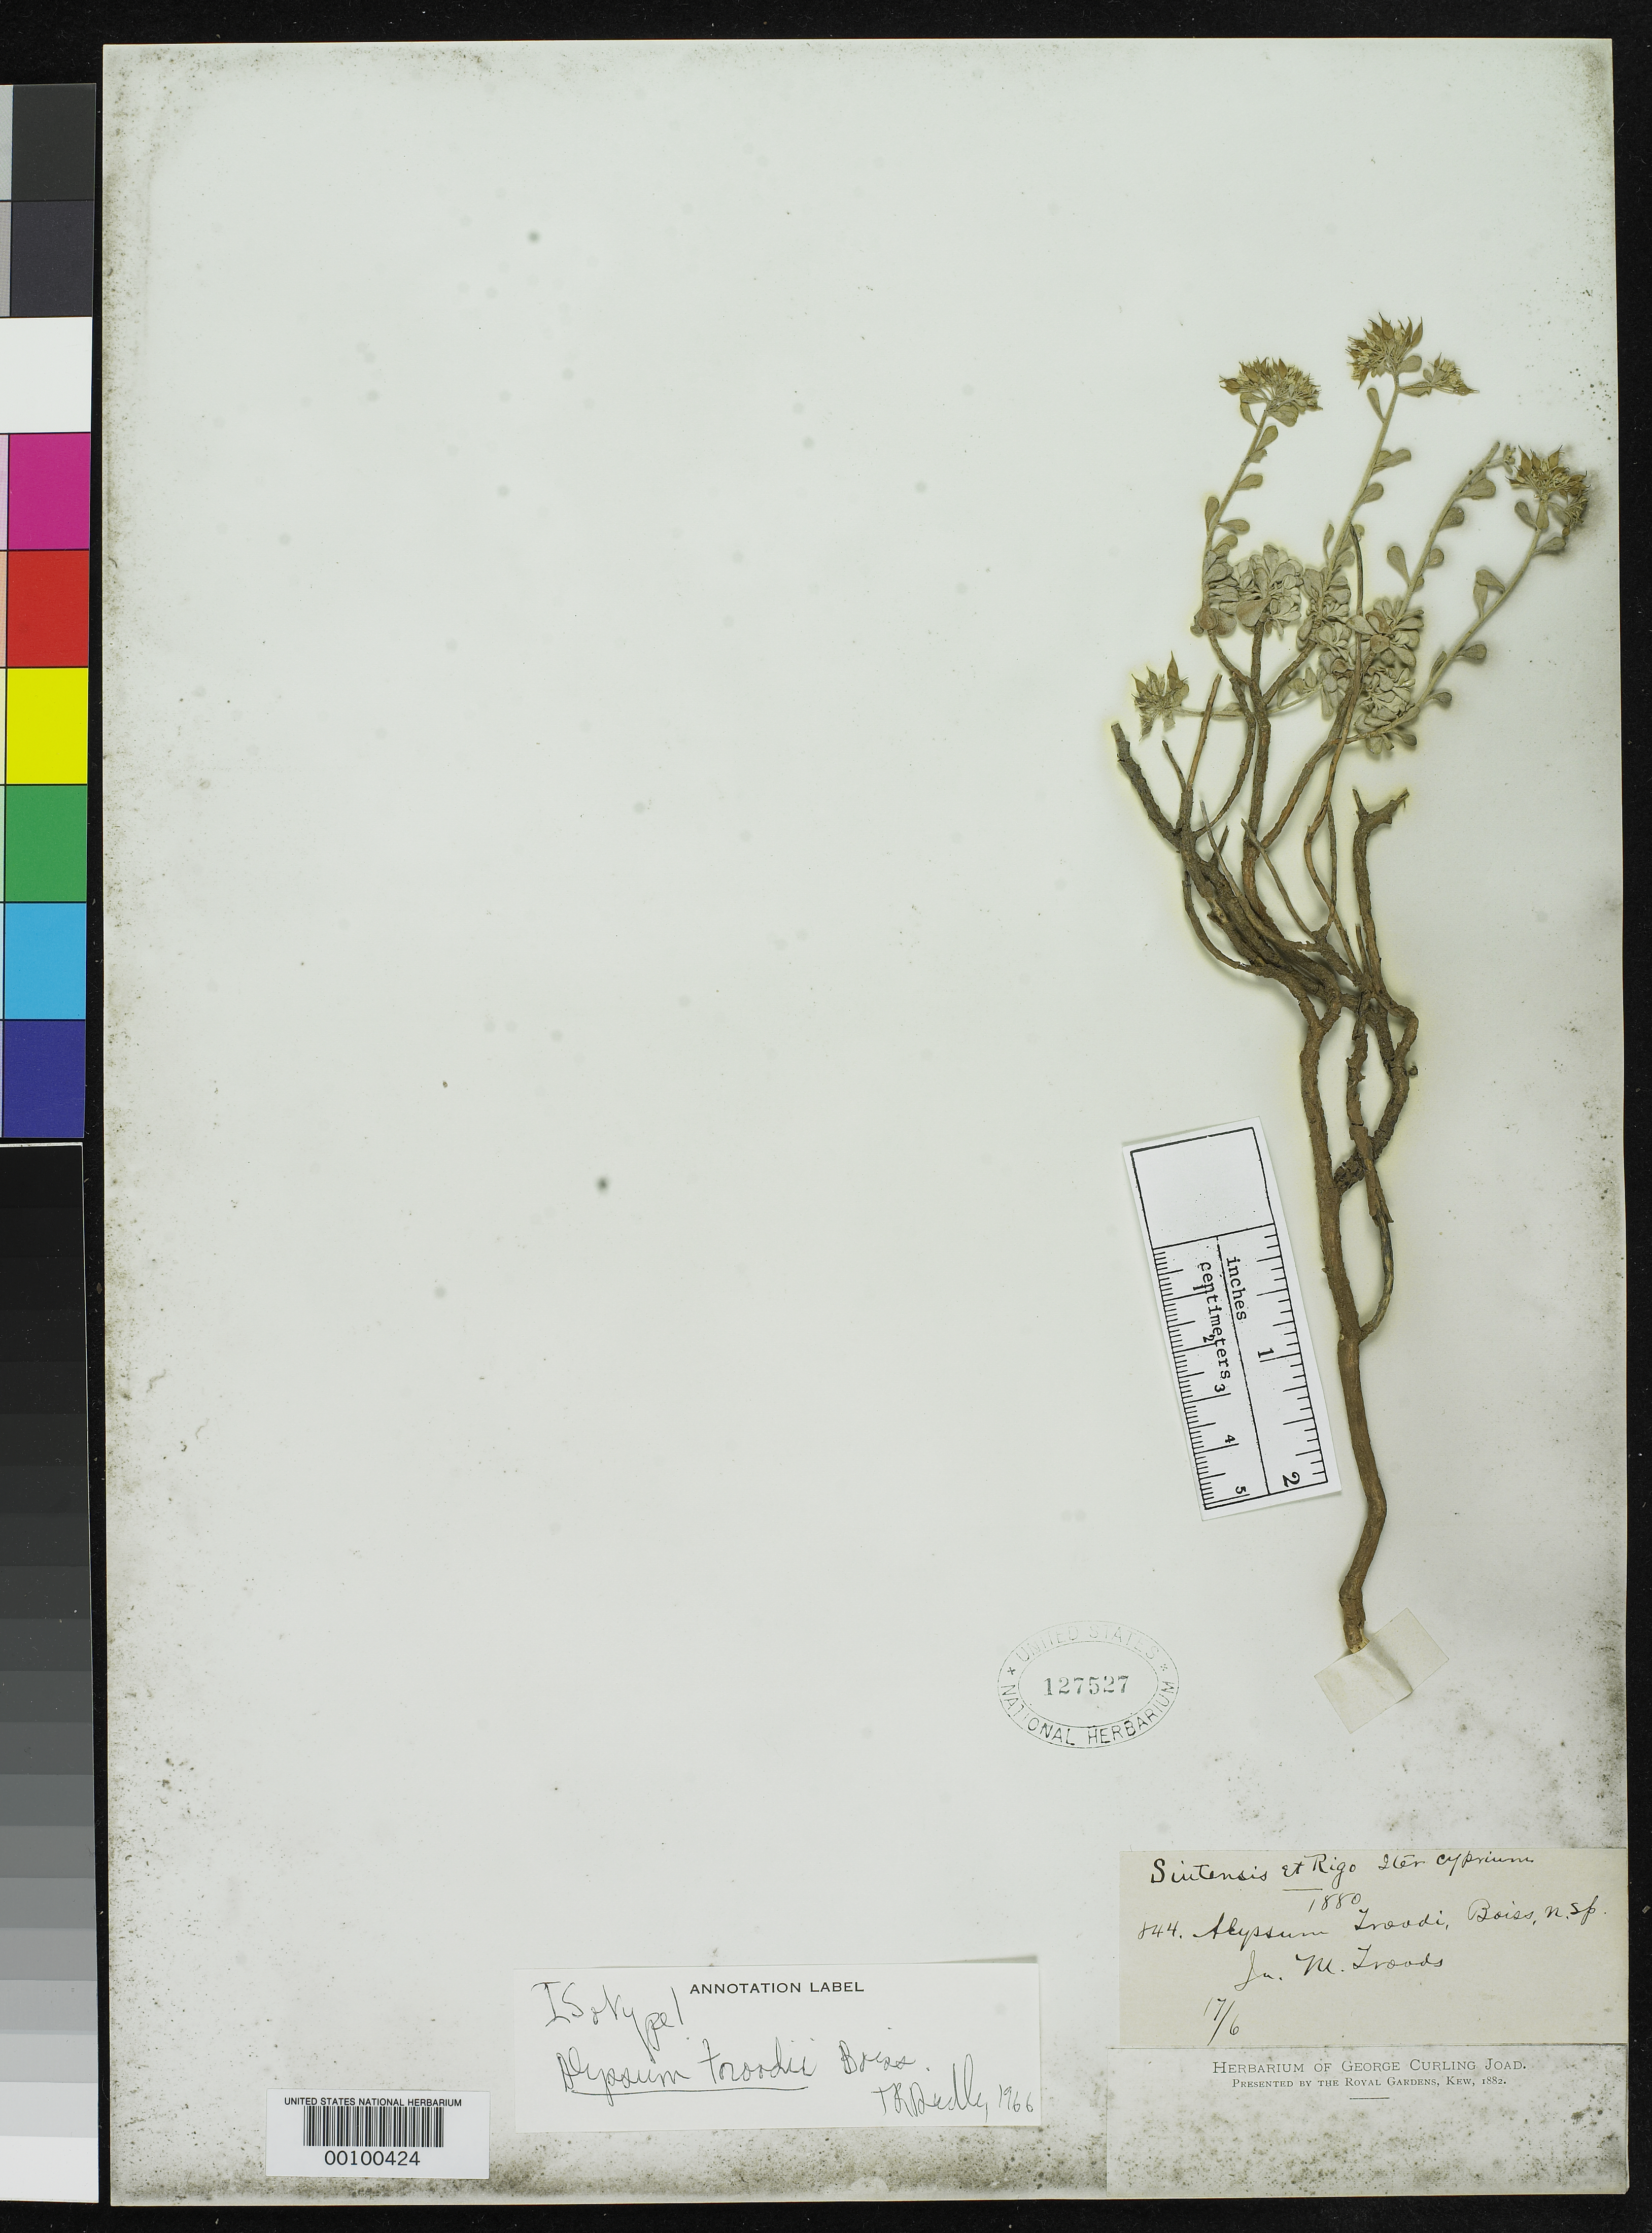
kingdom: Plantae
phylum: Tracheophyta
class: Magnoliopsida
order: Brassicales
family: Brassicaceae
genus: Alyssum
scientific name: Alyssum troodi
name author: Boiss. in Buser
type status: Isotype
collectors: P. Sintenis & G. Rigo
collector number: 844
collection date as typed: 17 Jun 1880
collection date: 1880-06-17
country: Cyprus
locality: In monte Troodos.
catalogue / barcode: US 127527